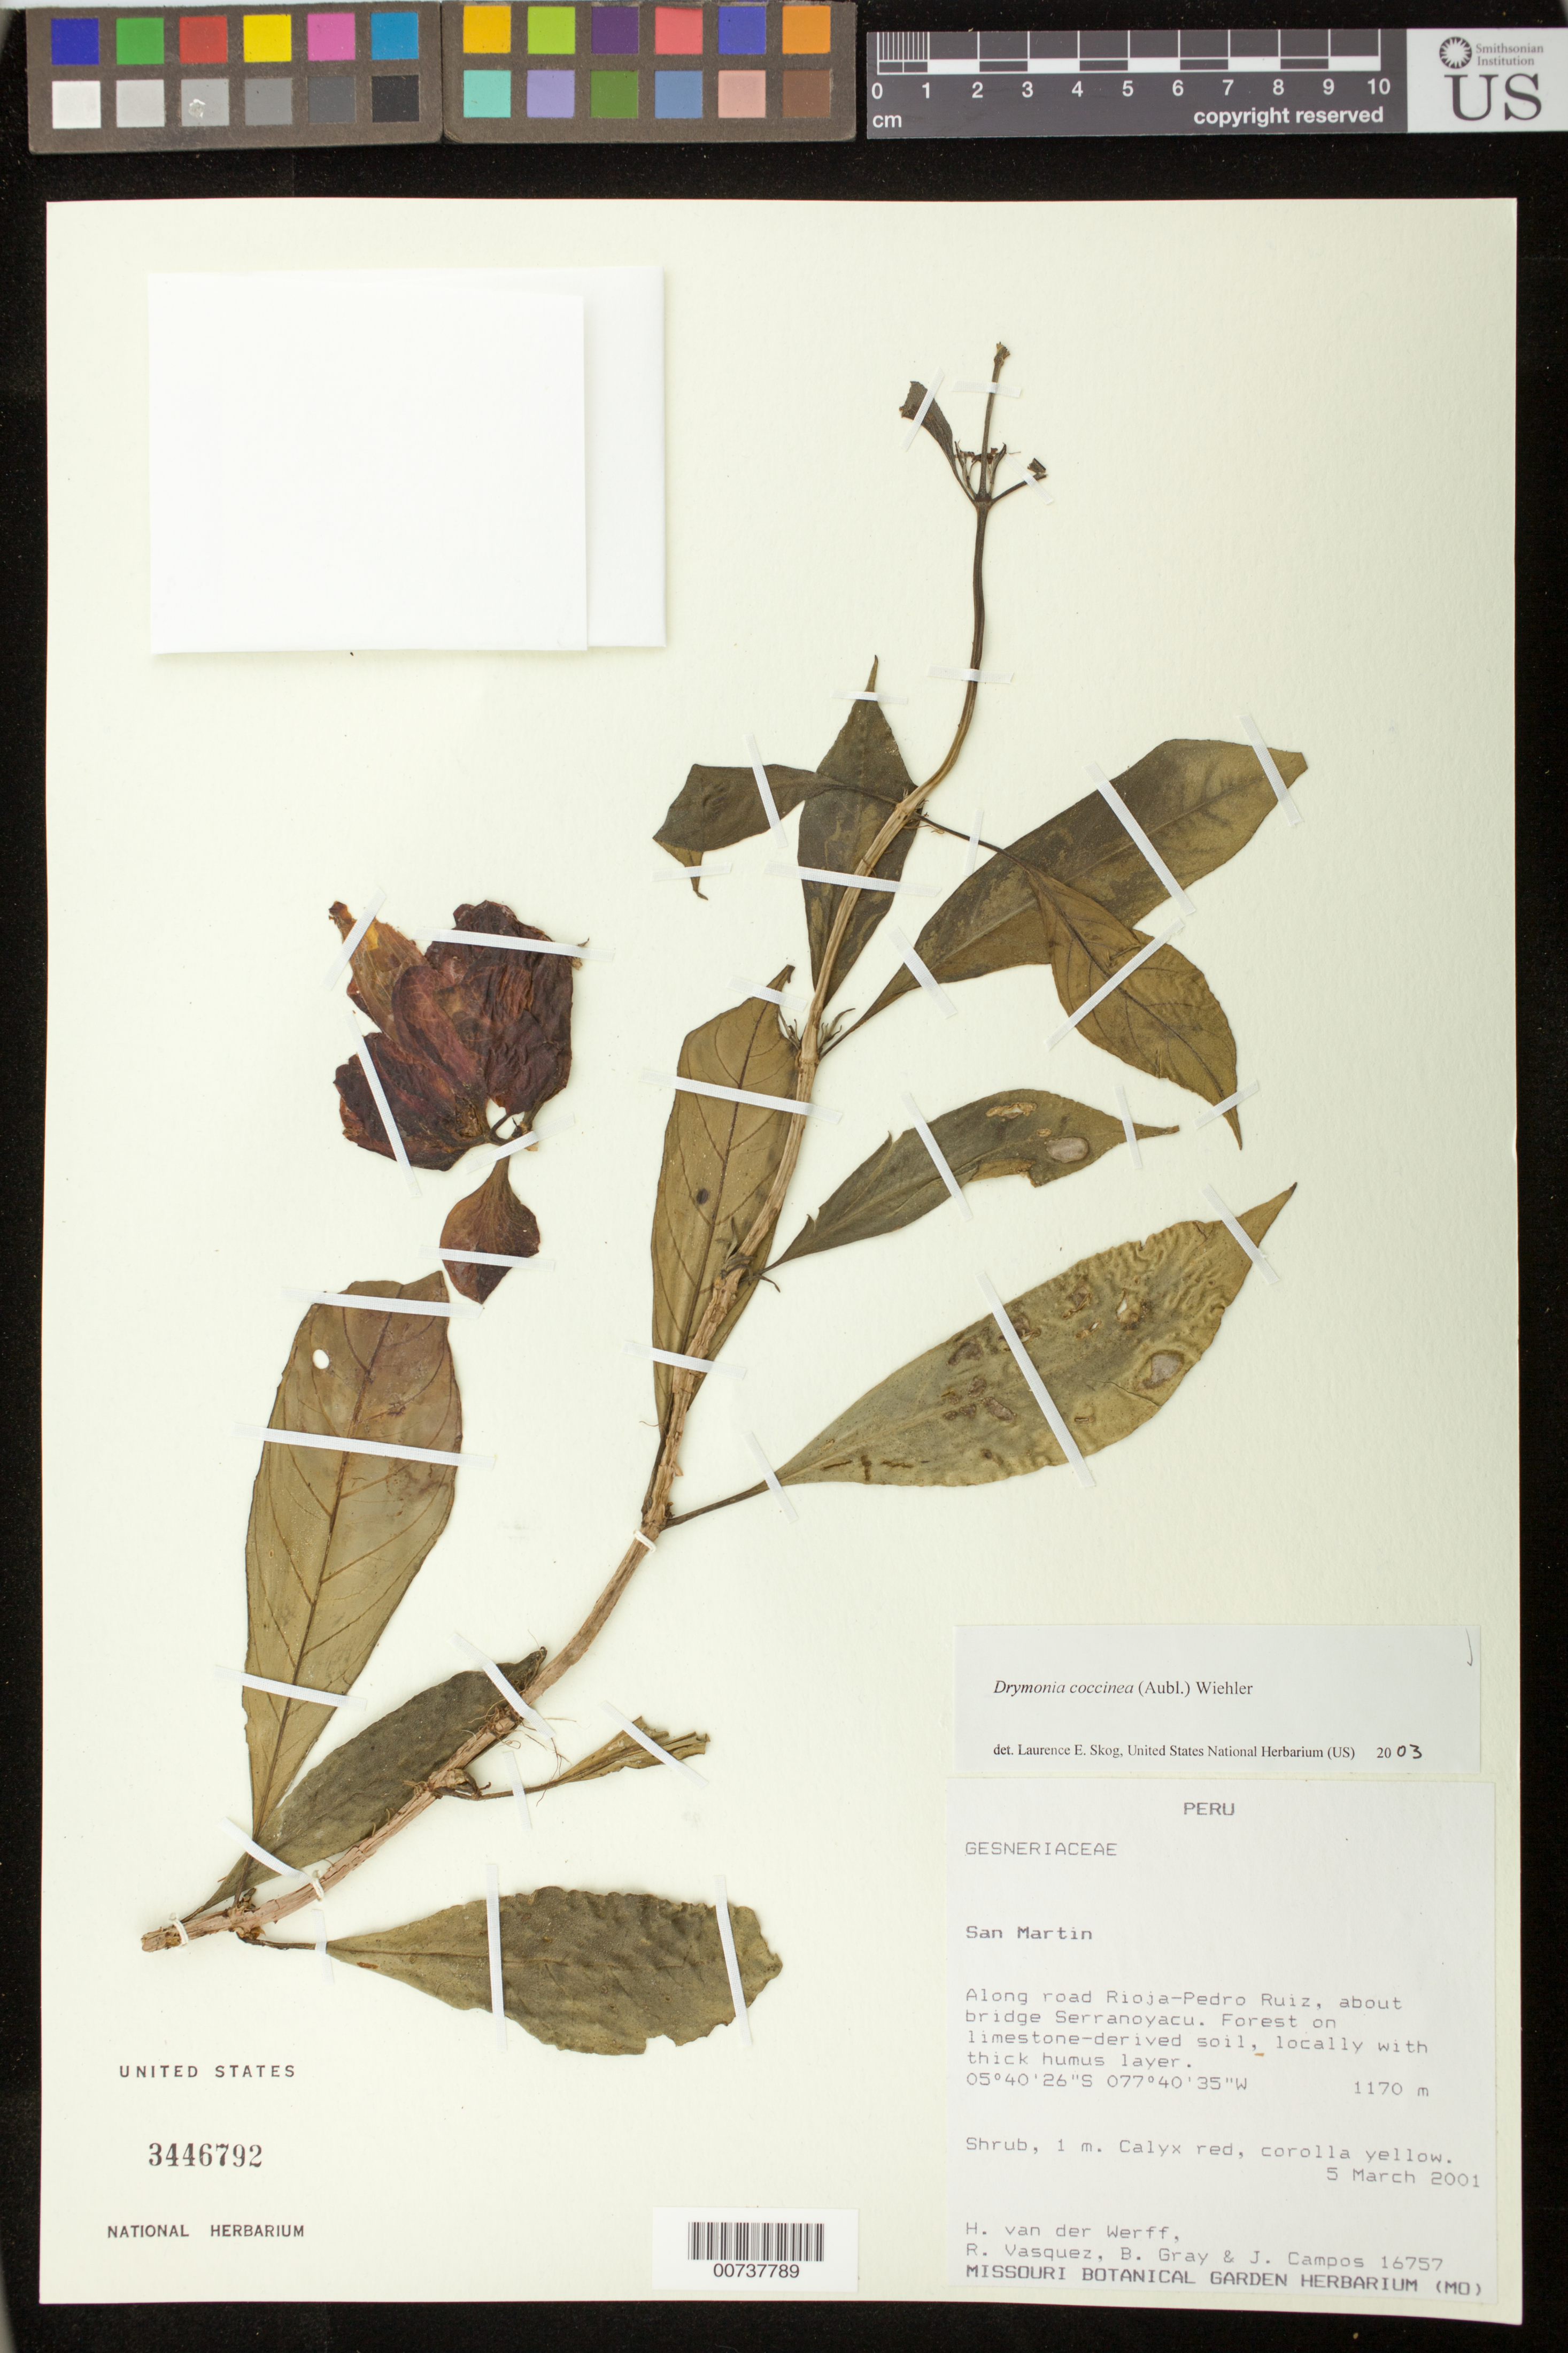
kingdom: Plantae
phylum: Tracheophyta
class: Magnoliopsida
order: Lamiales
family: Gesneriaceae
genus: Drymonia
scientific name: Drymonia coccinea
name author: (Aubl.) Wiehler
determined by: Skog, Laurence E.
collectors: H. van der Werff, R. Vásquez, B. Gray & J. Campos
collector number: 16757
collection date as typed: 05 Mar 2001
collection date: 2001-03-05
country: Peru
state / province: San Martín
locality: Along road Rioja-Pedro Ruiz, about bridge Serranoyacu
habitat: Forest on limestone-derived soil, locally with thick humus layer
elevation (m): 1170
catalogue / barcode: US 3446792